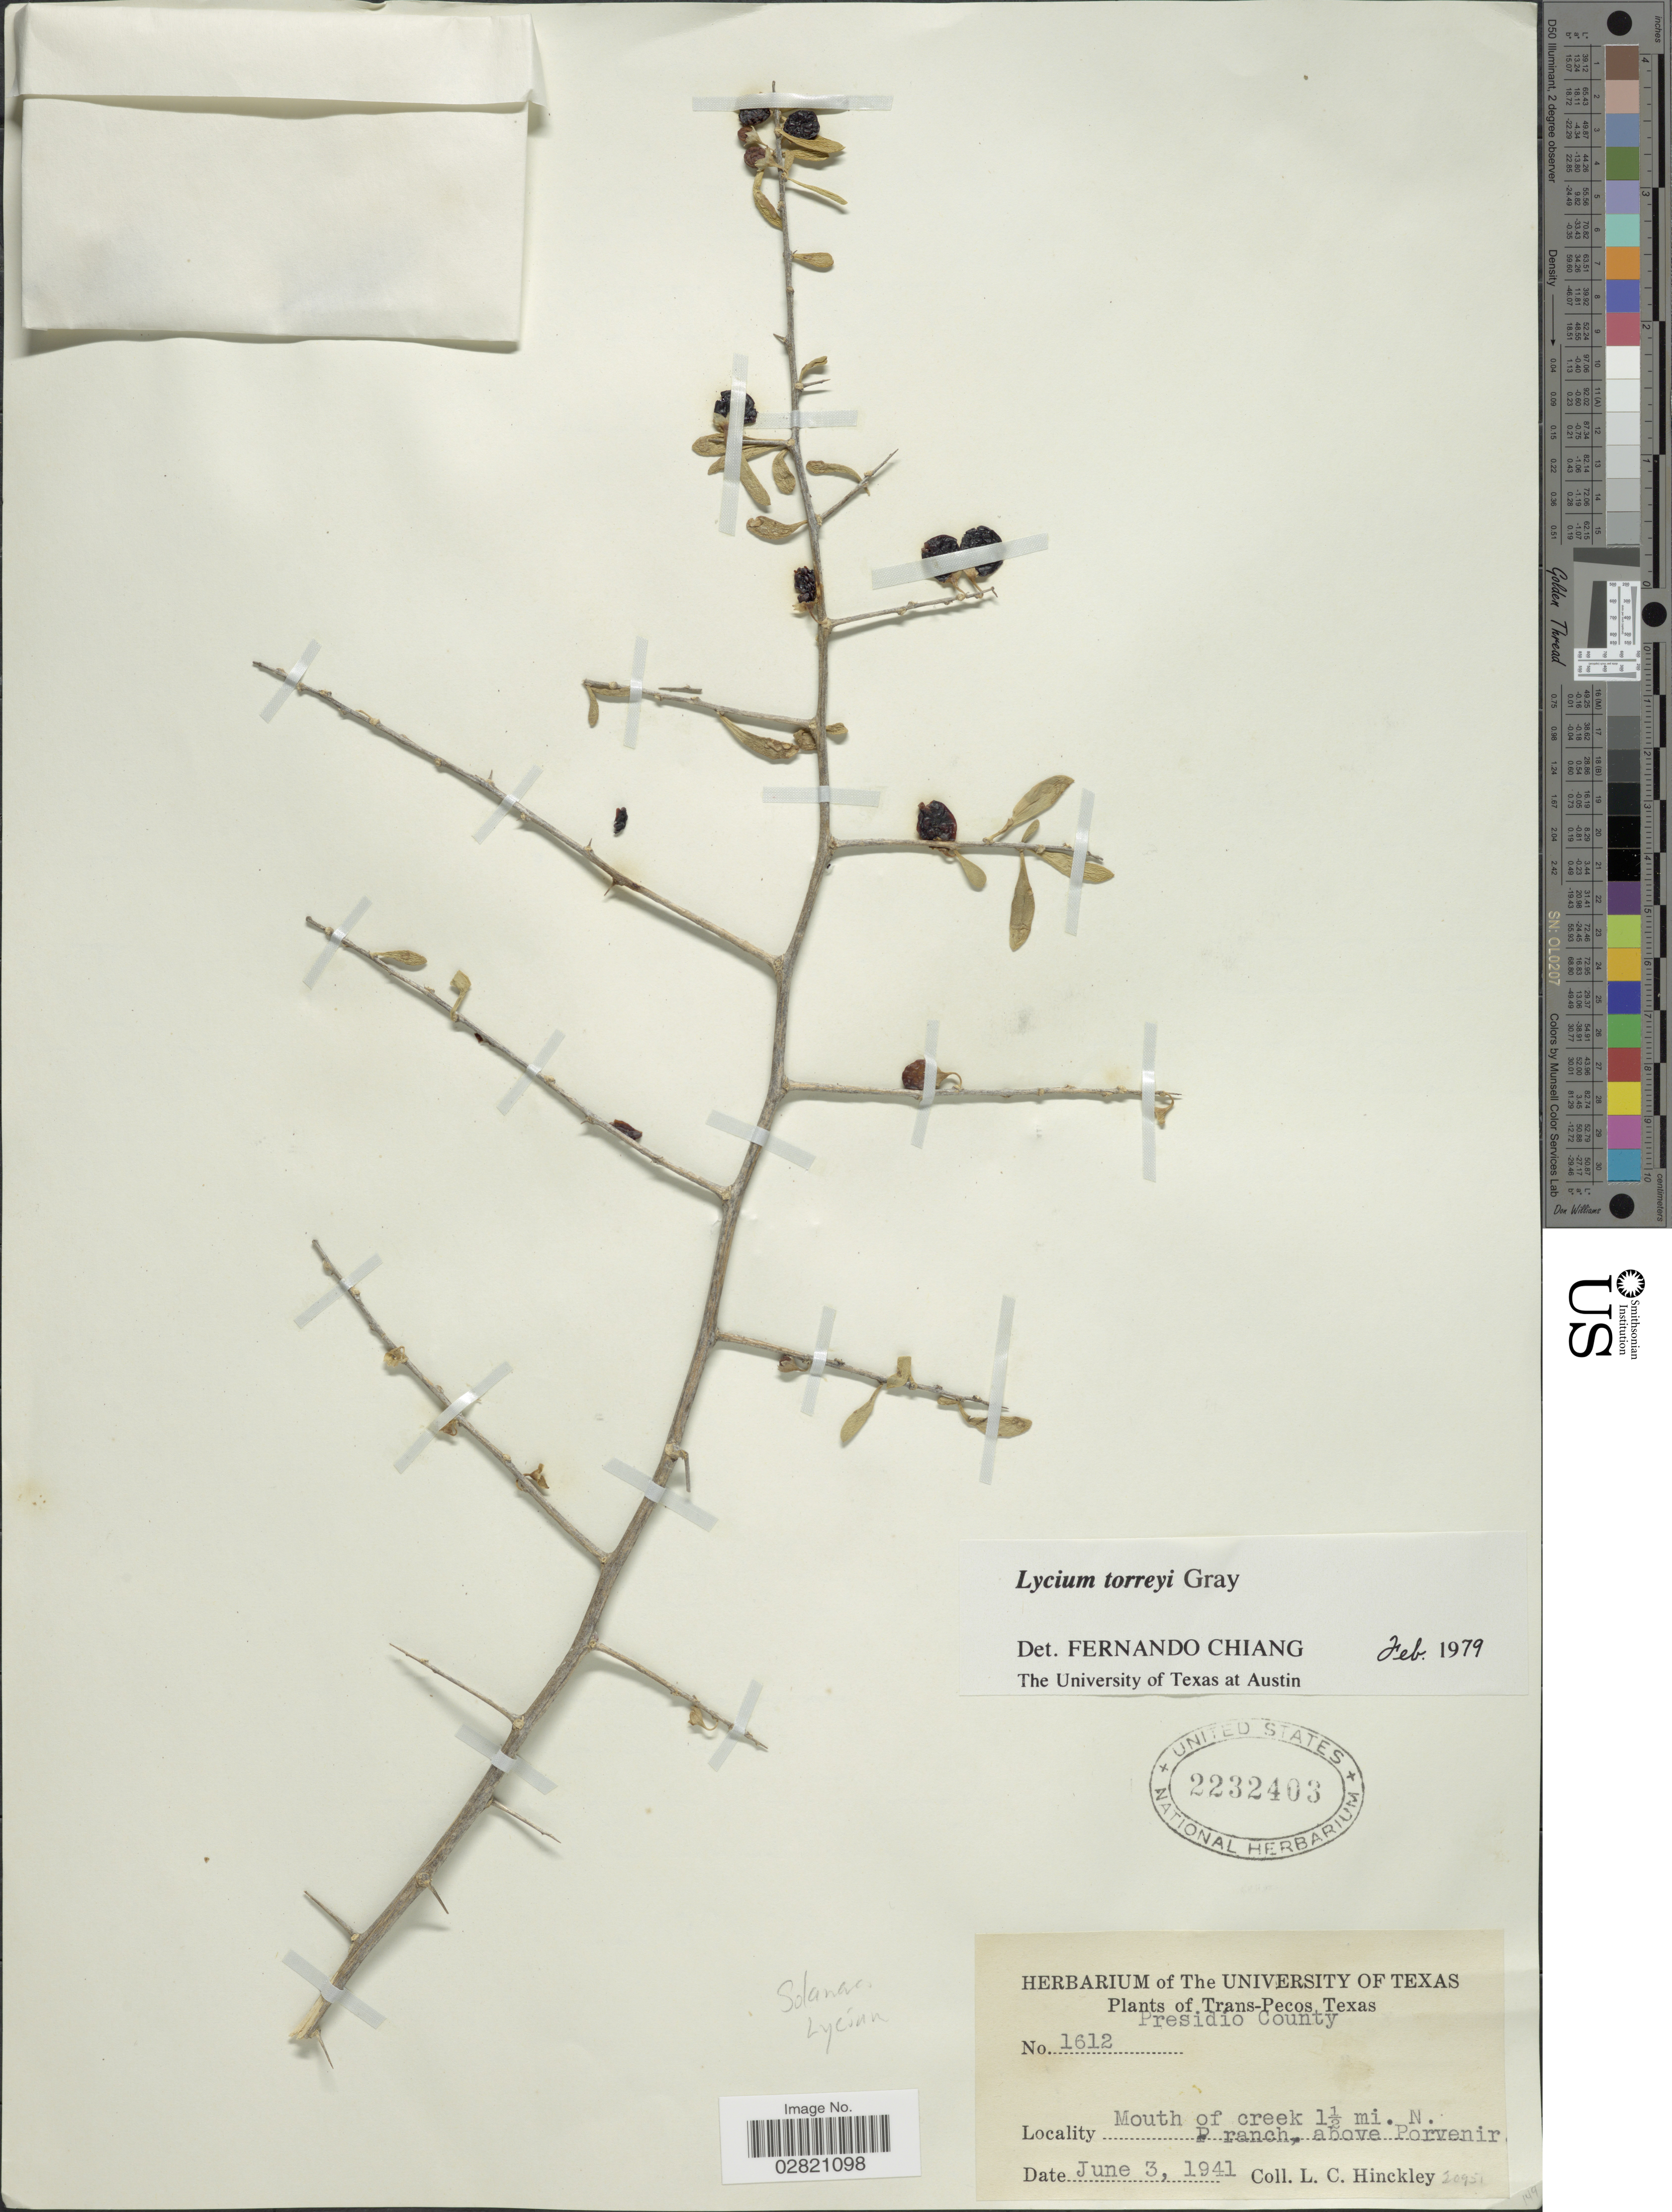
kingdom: Plantae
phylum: Tracheophyta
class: Magnoliopsida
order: Solanales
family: Solanaceae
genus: Lycium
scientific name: Lycium torreyi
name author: A. Gray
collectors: L. Hinckley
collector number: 1612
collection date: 1941-06-03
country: United States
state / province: Texas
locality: Trans-Pecos. Presidio County. Mouth of creek 1½ mi. N. ranch, above Porvenir.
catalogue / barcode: US 2232403